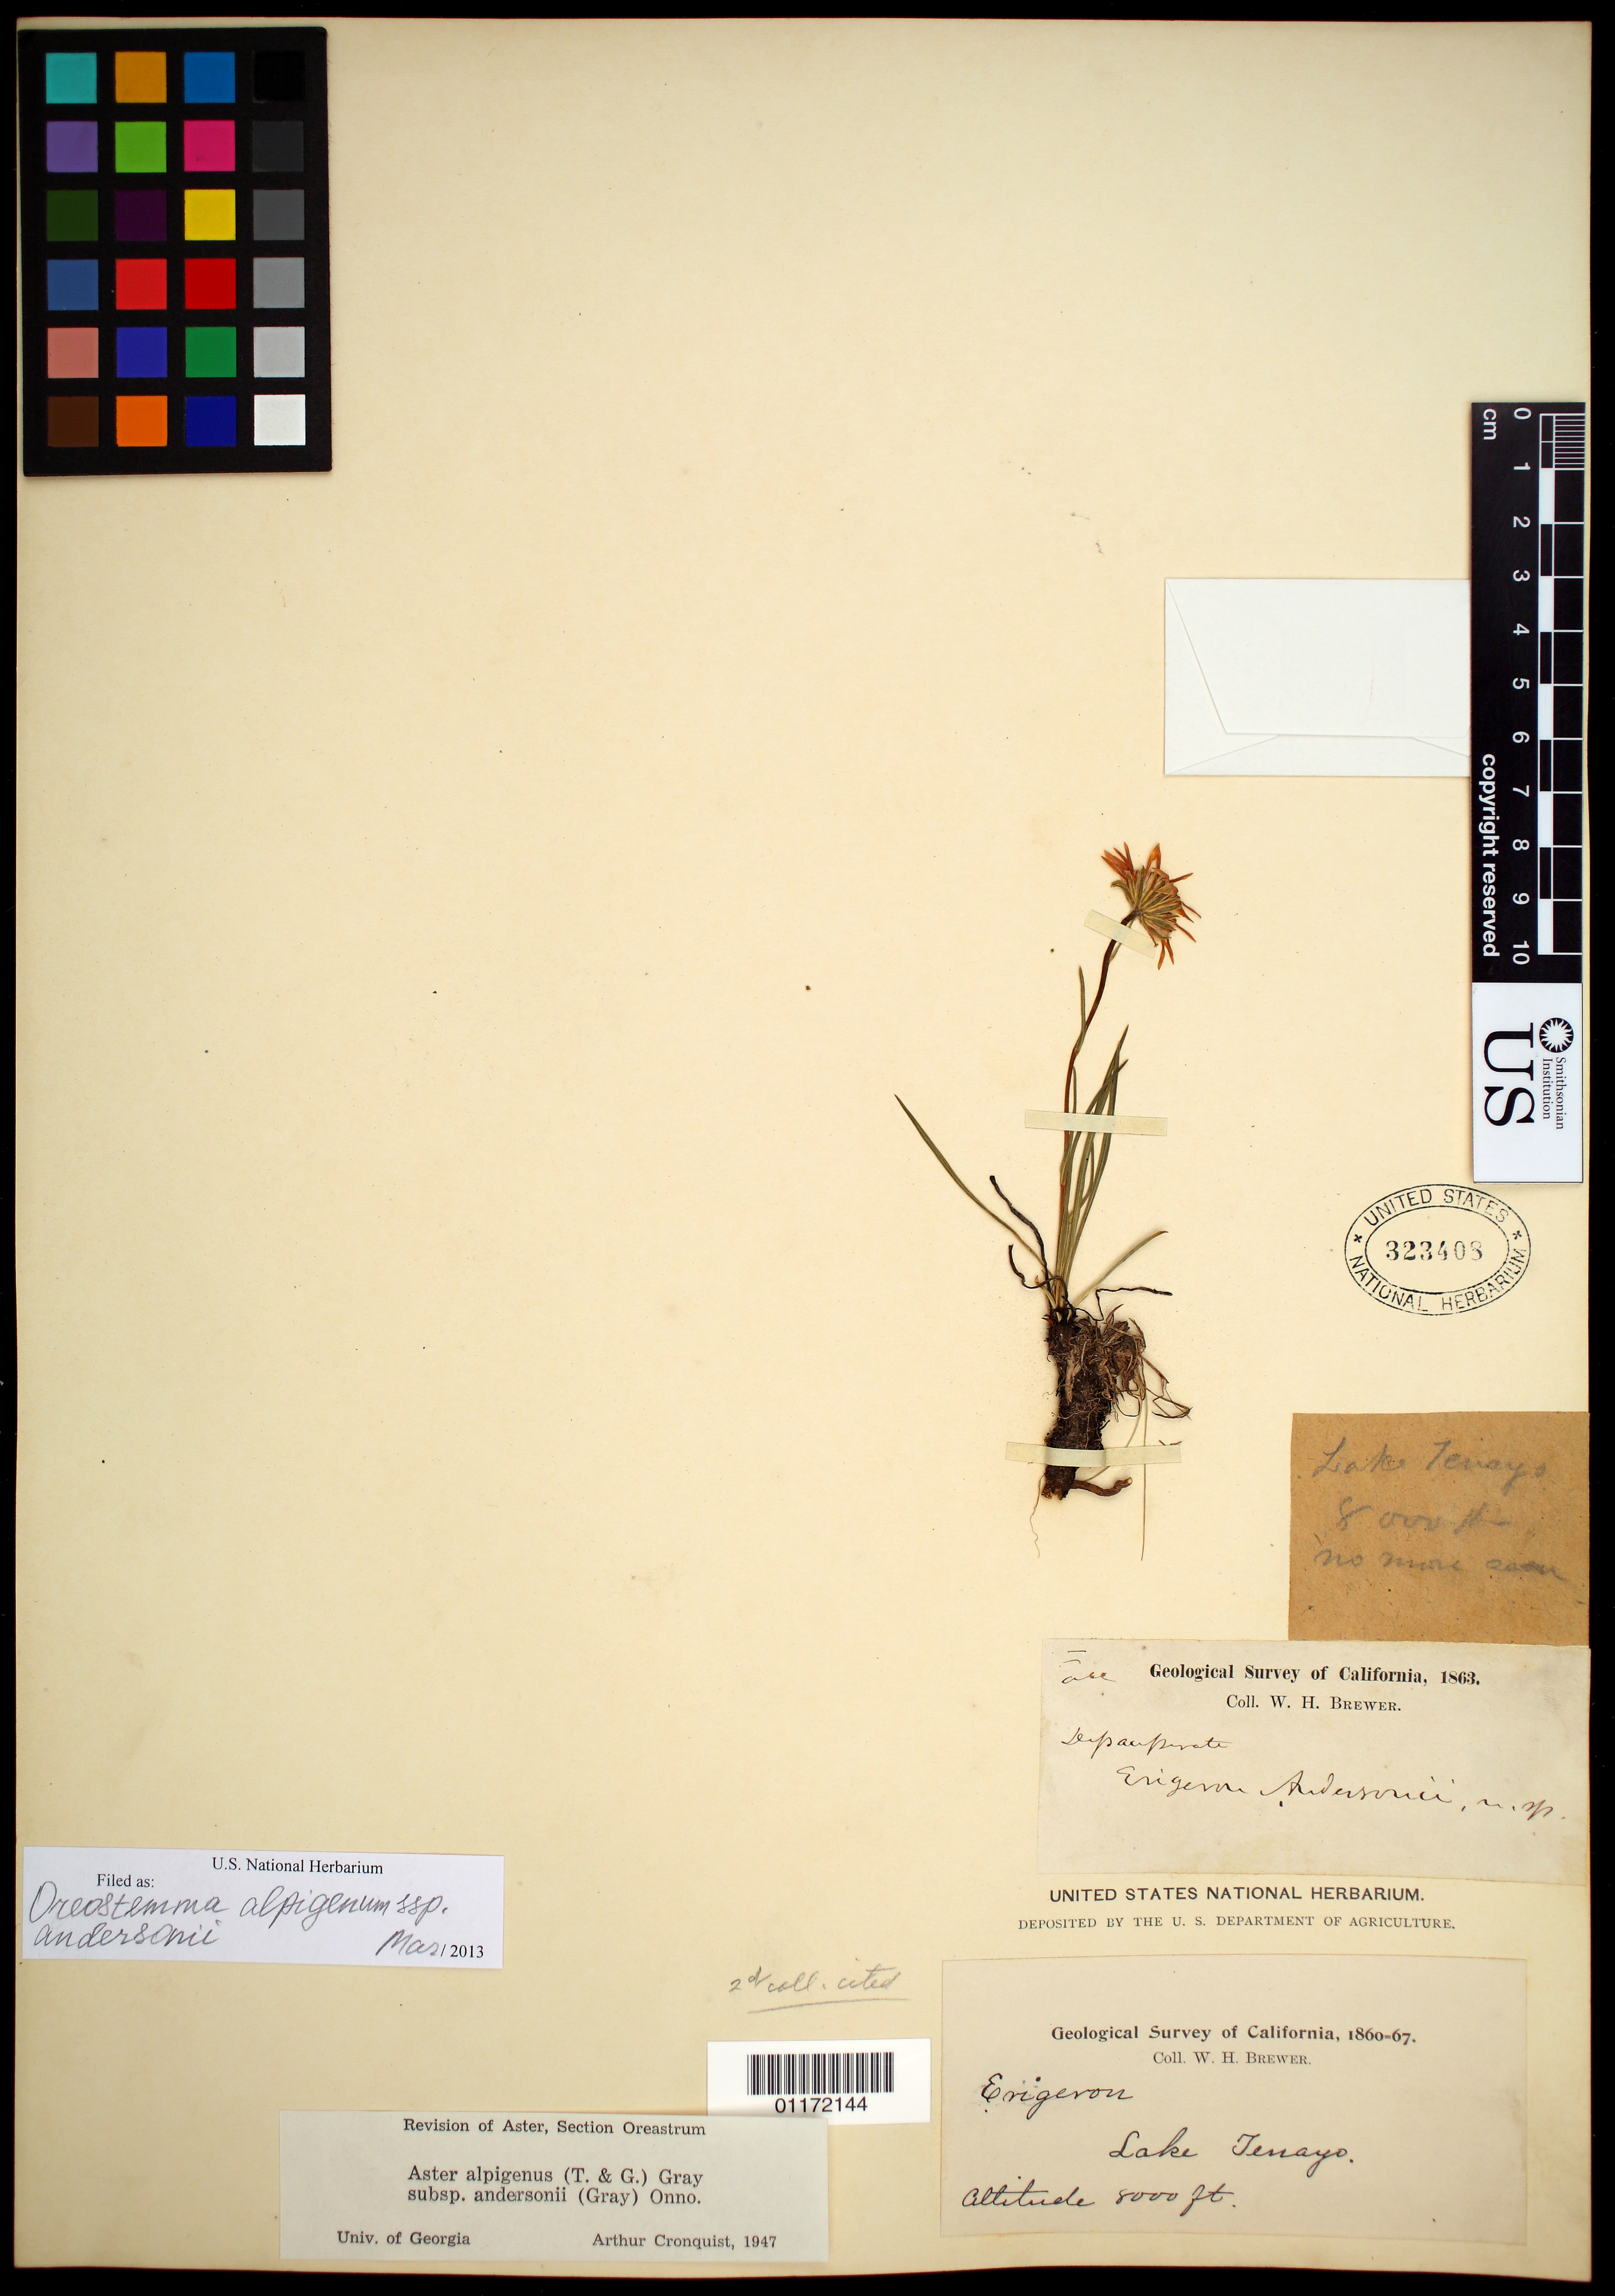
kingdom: Plantae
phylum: Tracheophyta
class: Magnoliopsida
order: Asterales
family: Asteraceae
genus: Oreostemma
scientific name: Oreostemma alpigenum var. andersonii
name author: (A. Gray) G.L. Nesom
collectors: W. H. Brewer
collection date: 1860/1867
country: United States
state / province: California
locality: Lake Tenaya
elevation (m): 2438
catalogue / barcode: US 323408